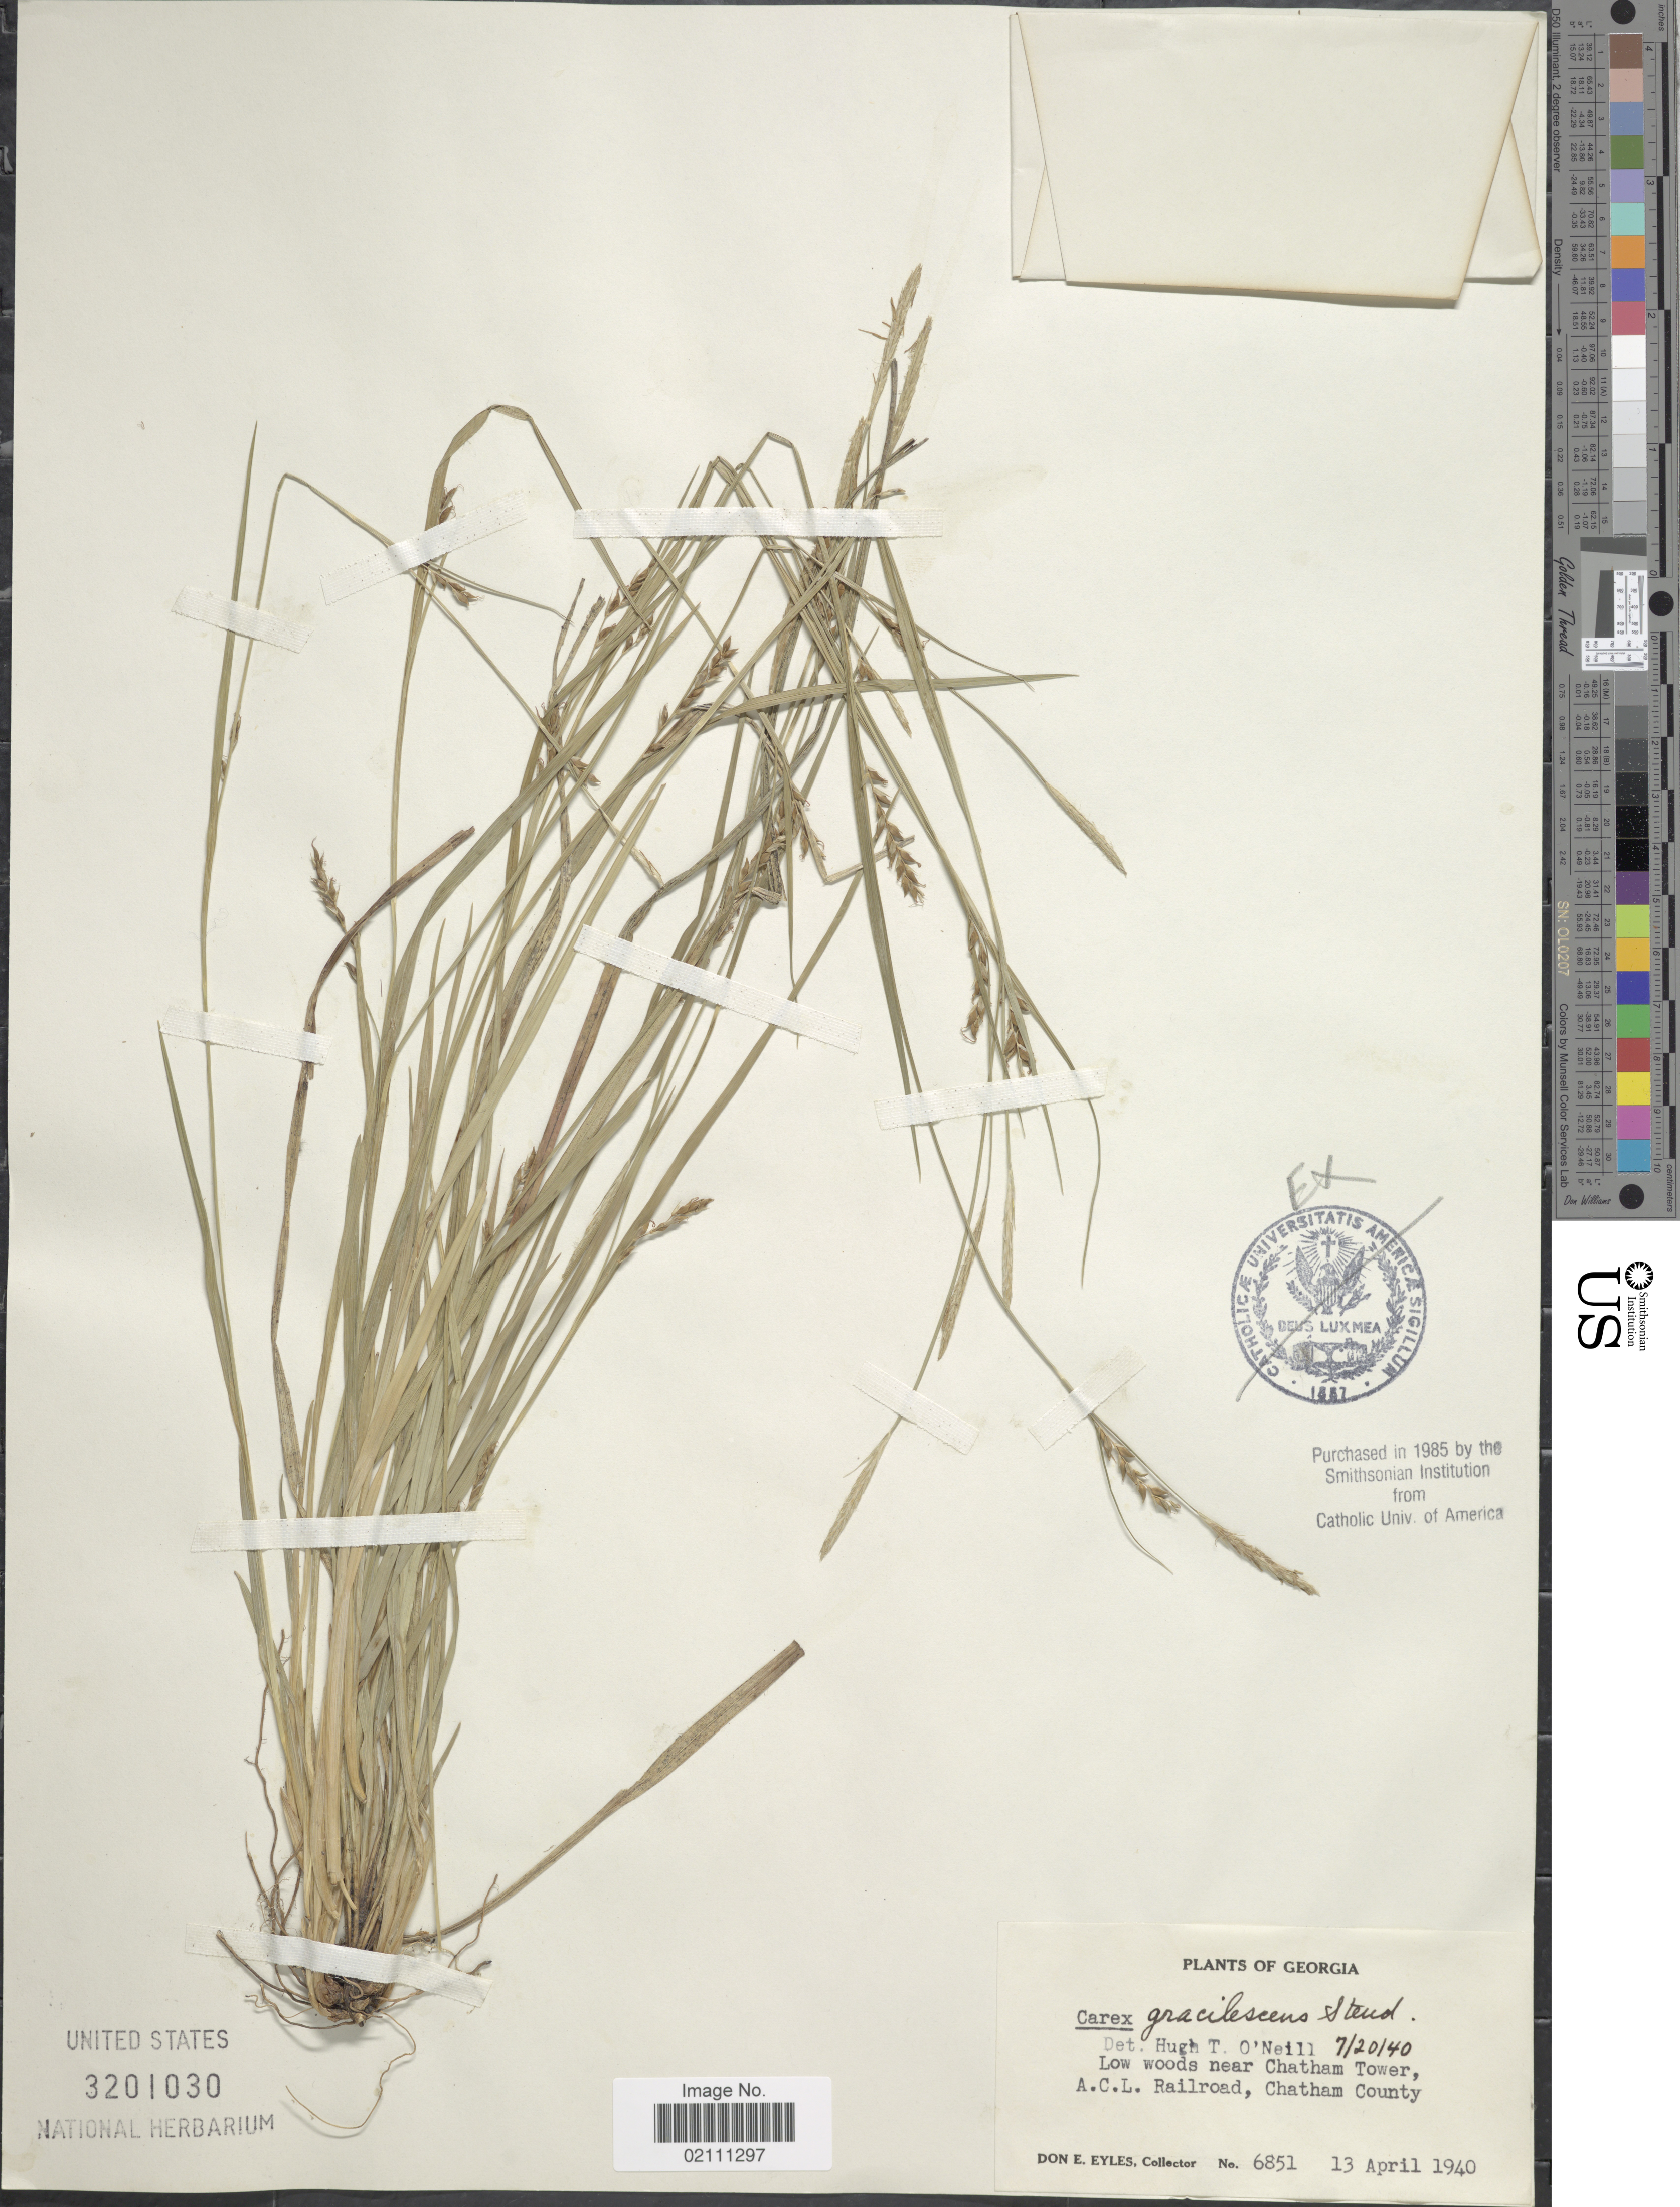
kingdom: Plantae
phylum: Tracheophyta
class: Liliopsida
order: Poales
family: Cyperaceae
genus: Carex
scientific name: Carex gracilescens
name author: Steud.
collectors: D. Eyles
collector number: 6851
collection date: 1940-04-13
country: United States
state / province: Georgia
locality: Low woods near Chatham Tower, A.C.L. Railroad, Chatham County.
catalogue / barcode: US 3201030